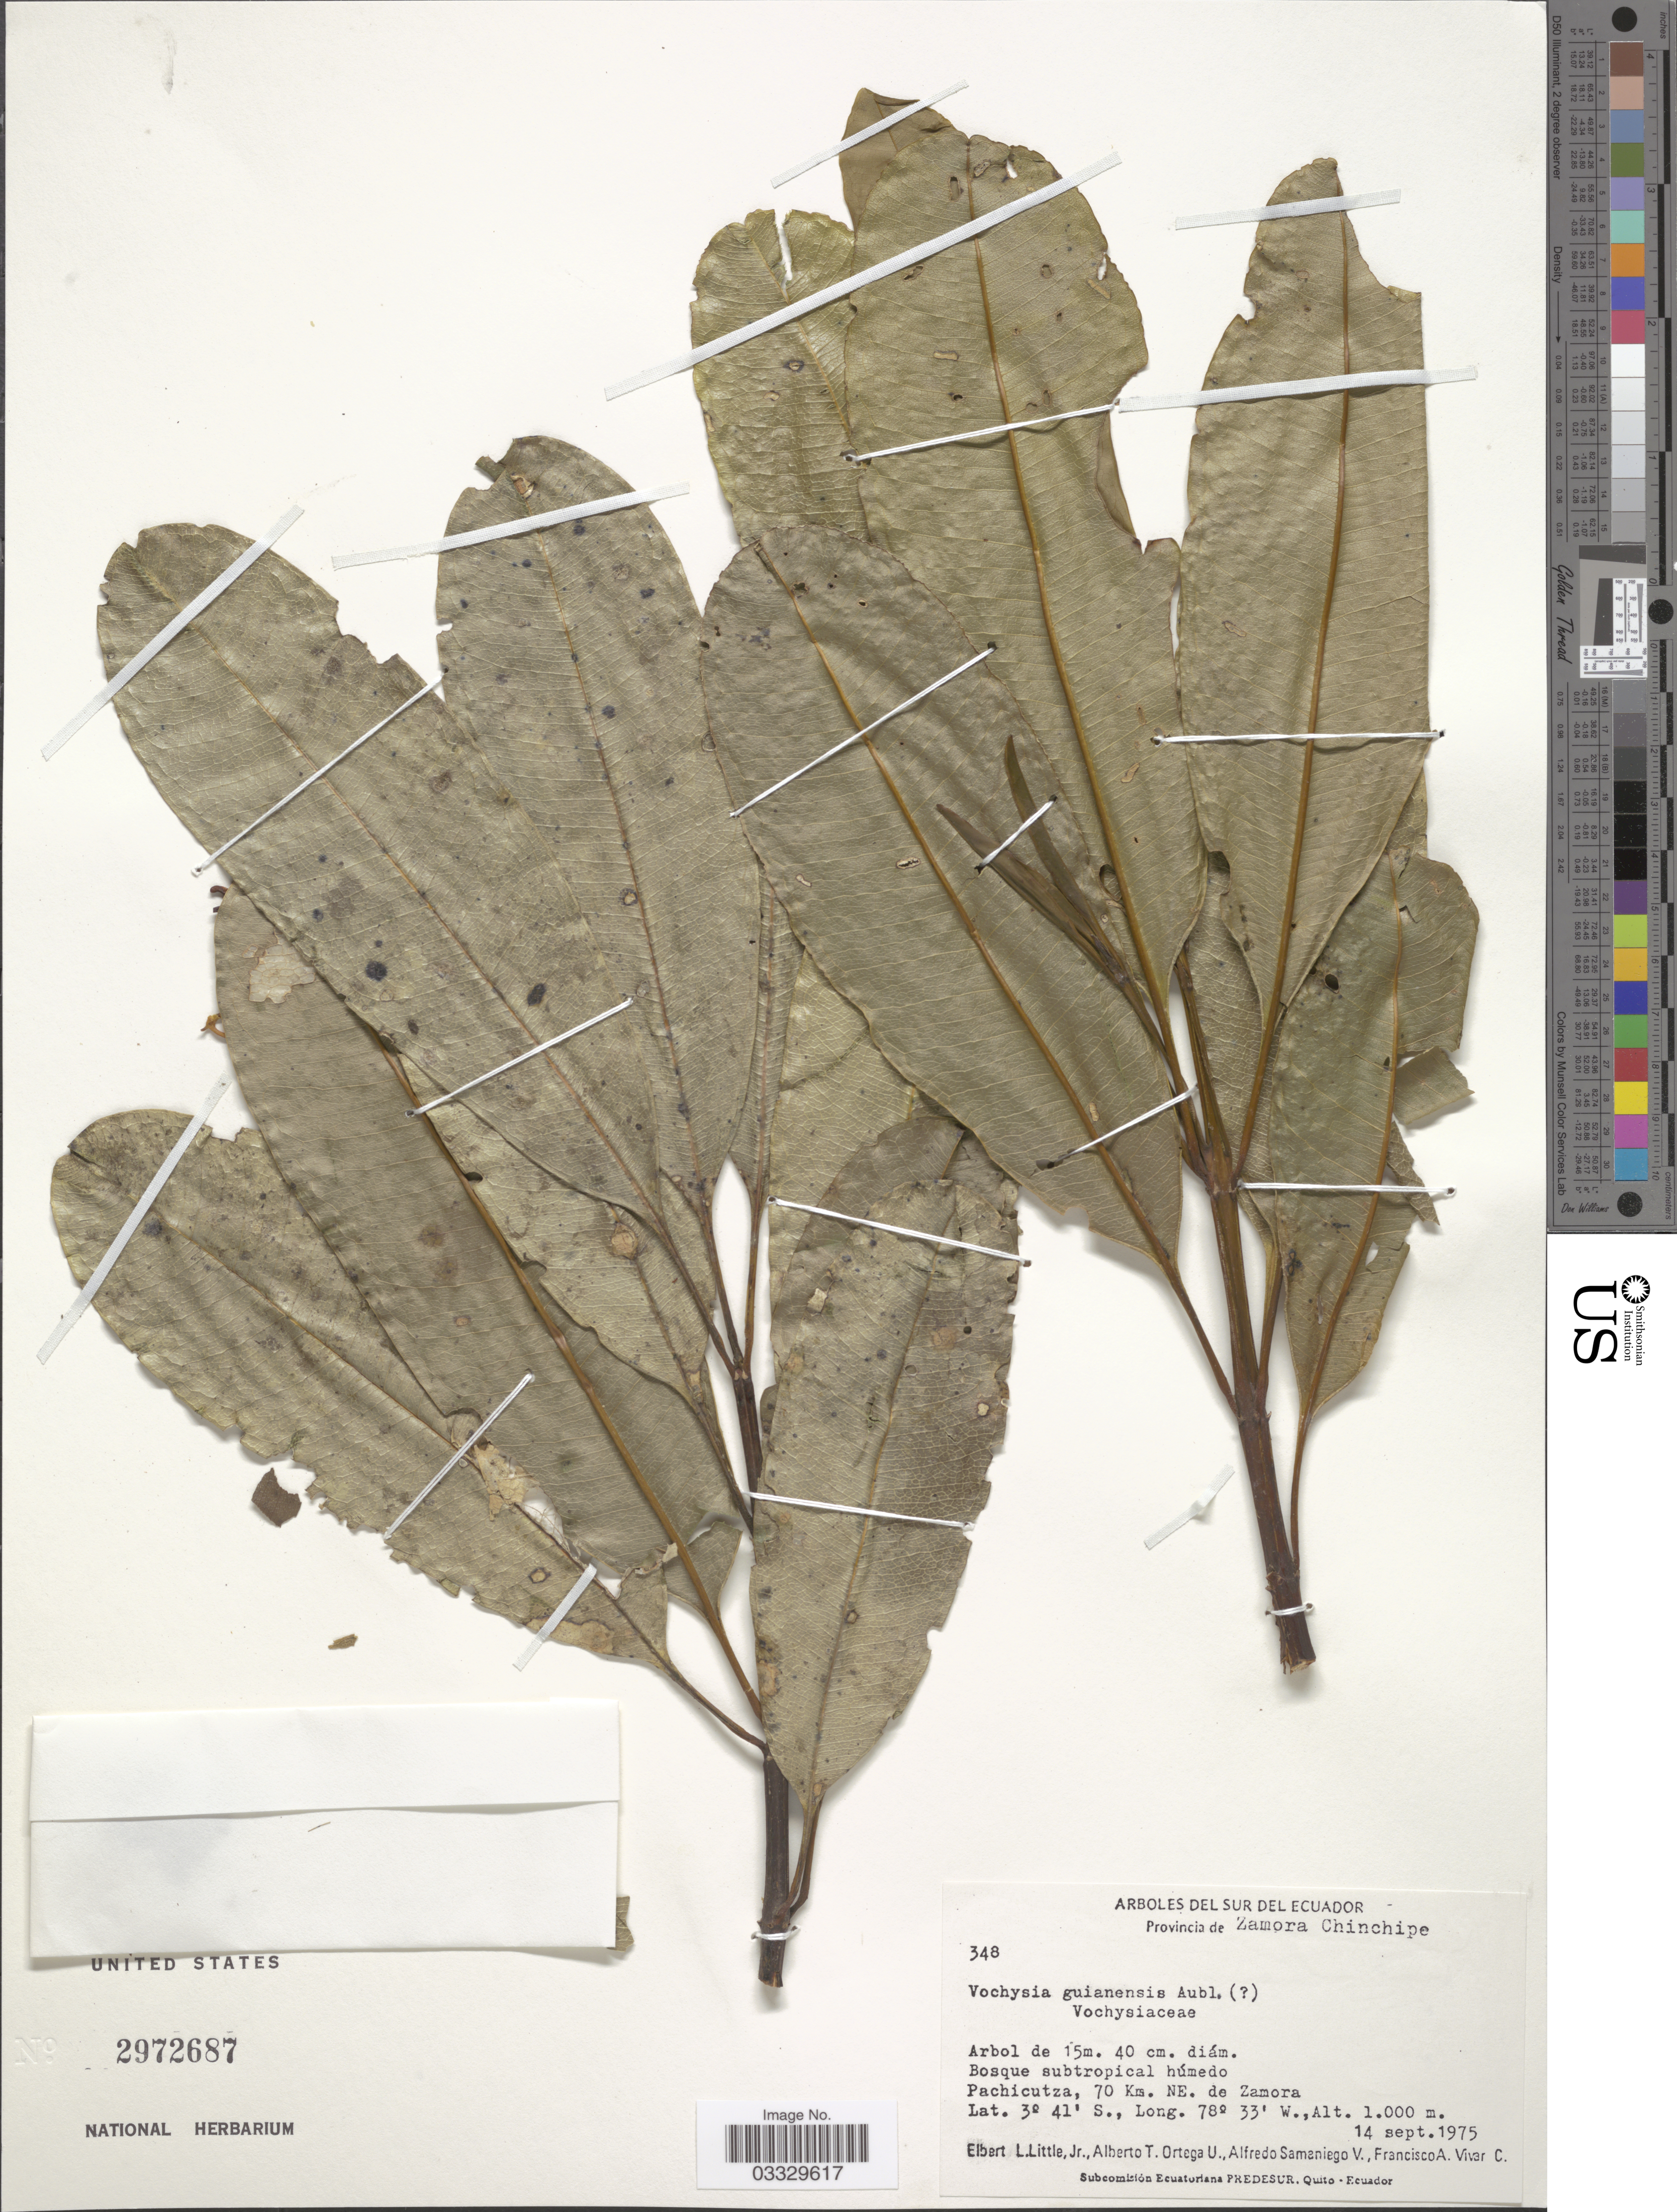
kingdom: Plantae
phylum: Tracheophyta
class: Magnoliopsida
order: Myrtales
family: Vochysiaceae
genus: Vochysia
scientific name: Vochysia guianensis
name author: Aubl.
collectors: E. L. Little, A. T. Ortega U., A. V. Samaniego & F. A. Vivar C.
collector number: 348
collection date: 1975-09-14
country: Ecuador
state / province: Zamora-Chinchipe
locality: Pachicutza, 70 Km. NE. de Zamora.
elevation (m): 1000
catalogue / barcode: US 2972687